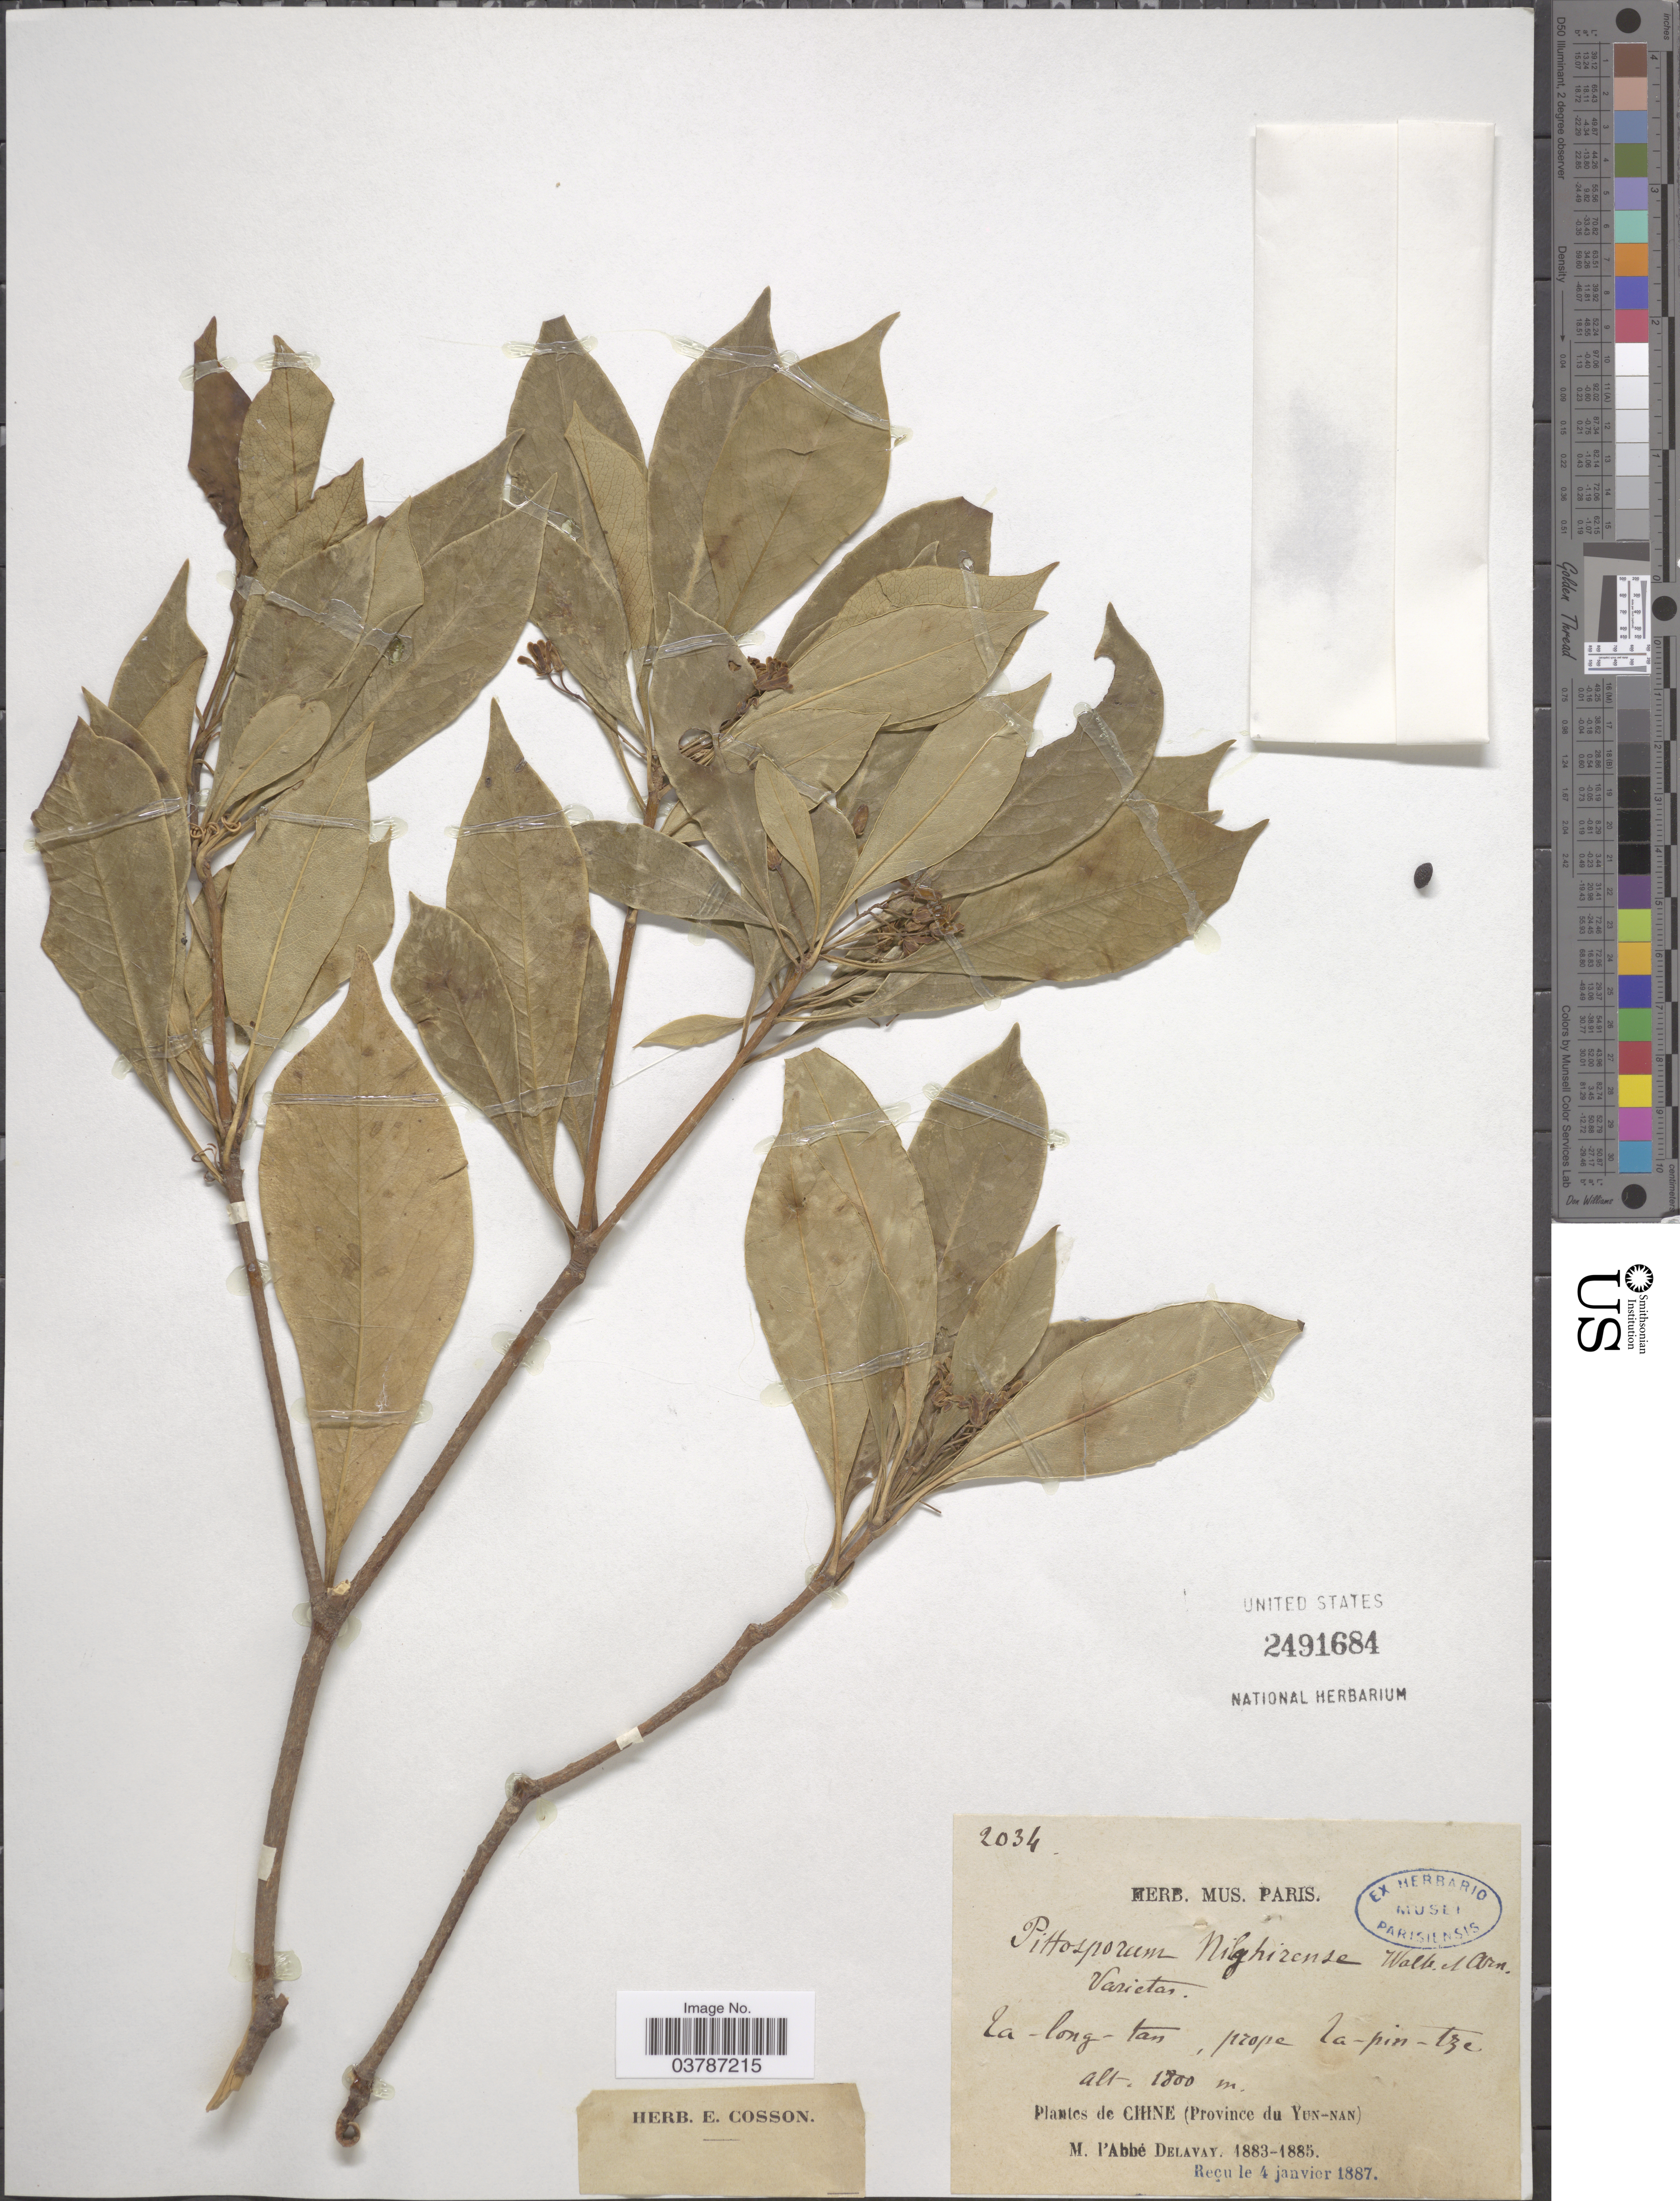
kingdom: Plantae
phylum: Tracheophyta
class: Magnoliopsida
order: Apiales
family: Pittosporaceae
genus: Pittosporum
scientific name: Pittosporum neelgherrense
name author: Wight & Arn.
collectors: P. Delavay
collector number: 2034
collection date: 1883/1885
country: China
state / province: Yunnan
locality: La-long-tan, prope la-pin-tze. Province du Yun-nan.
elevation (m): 1800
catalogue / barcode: US 2491684